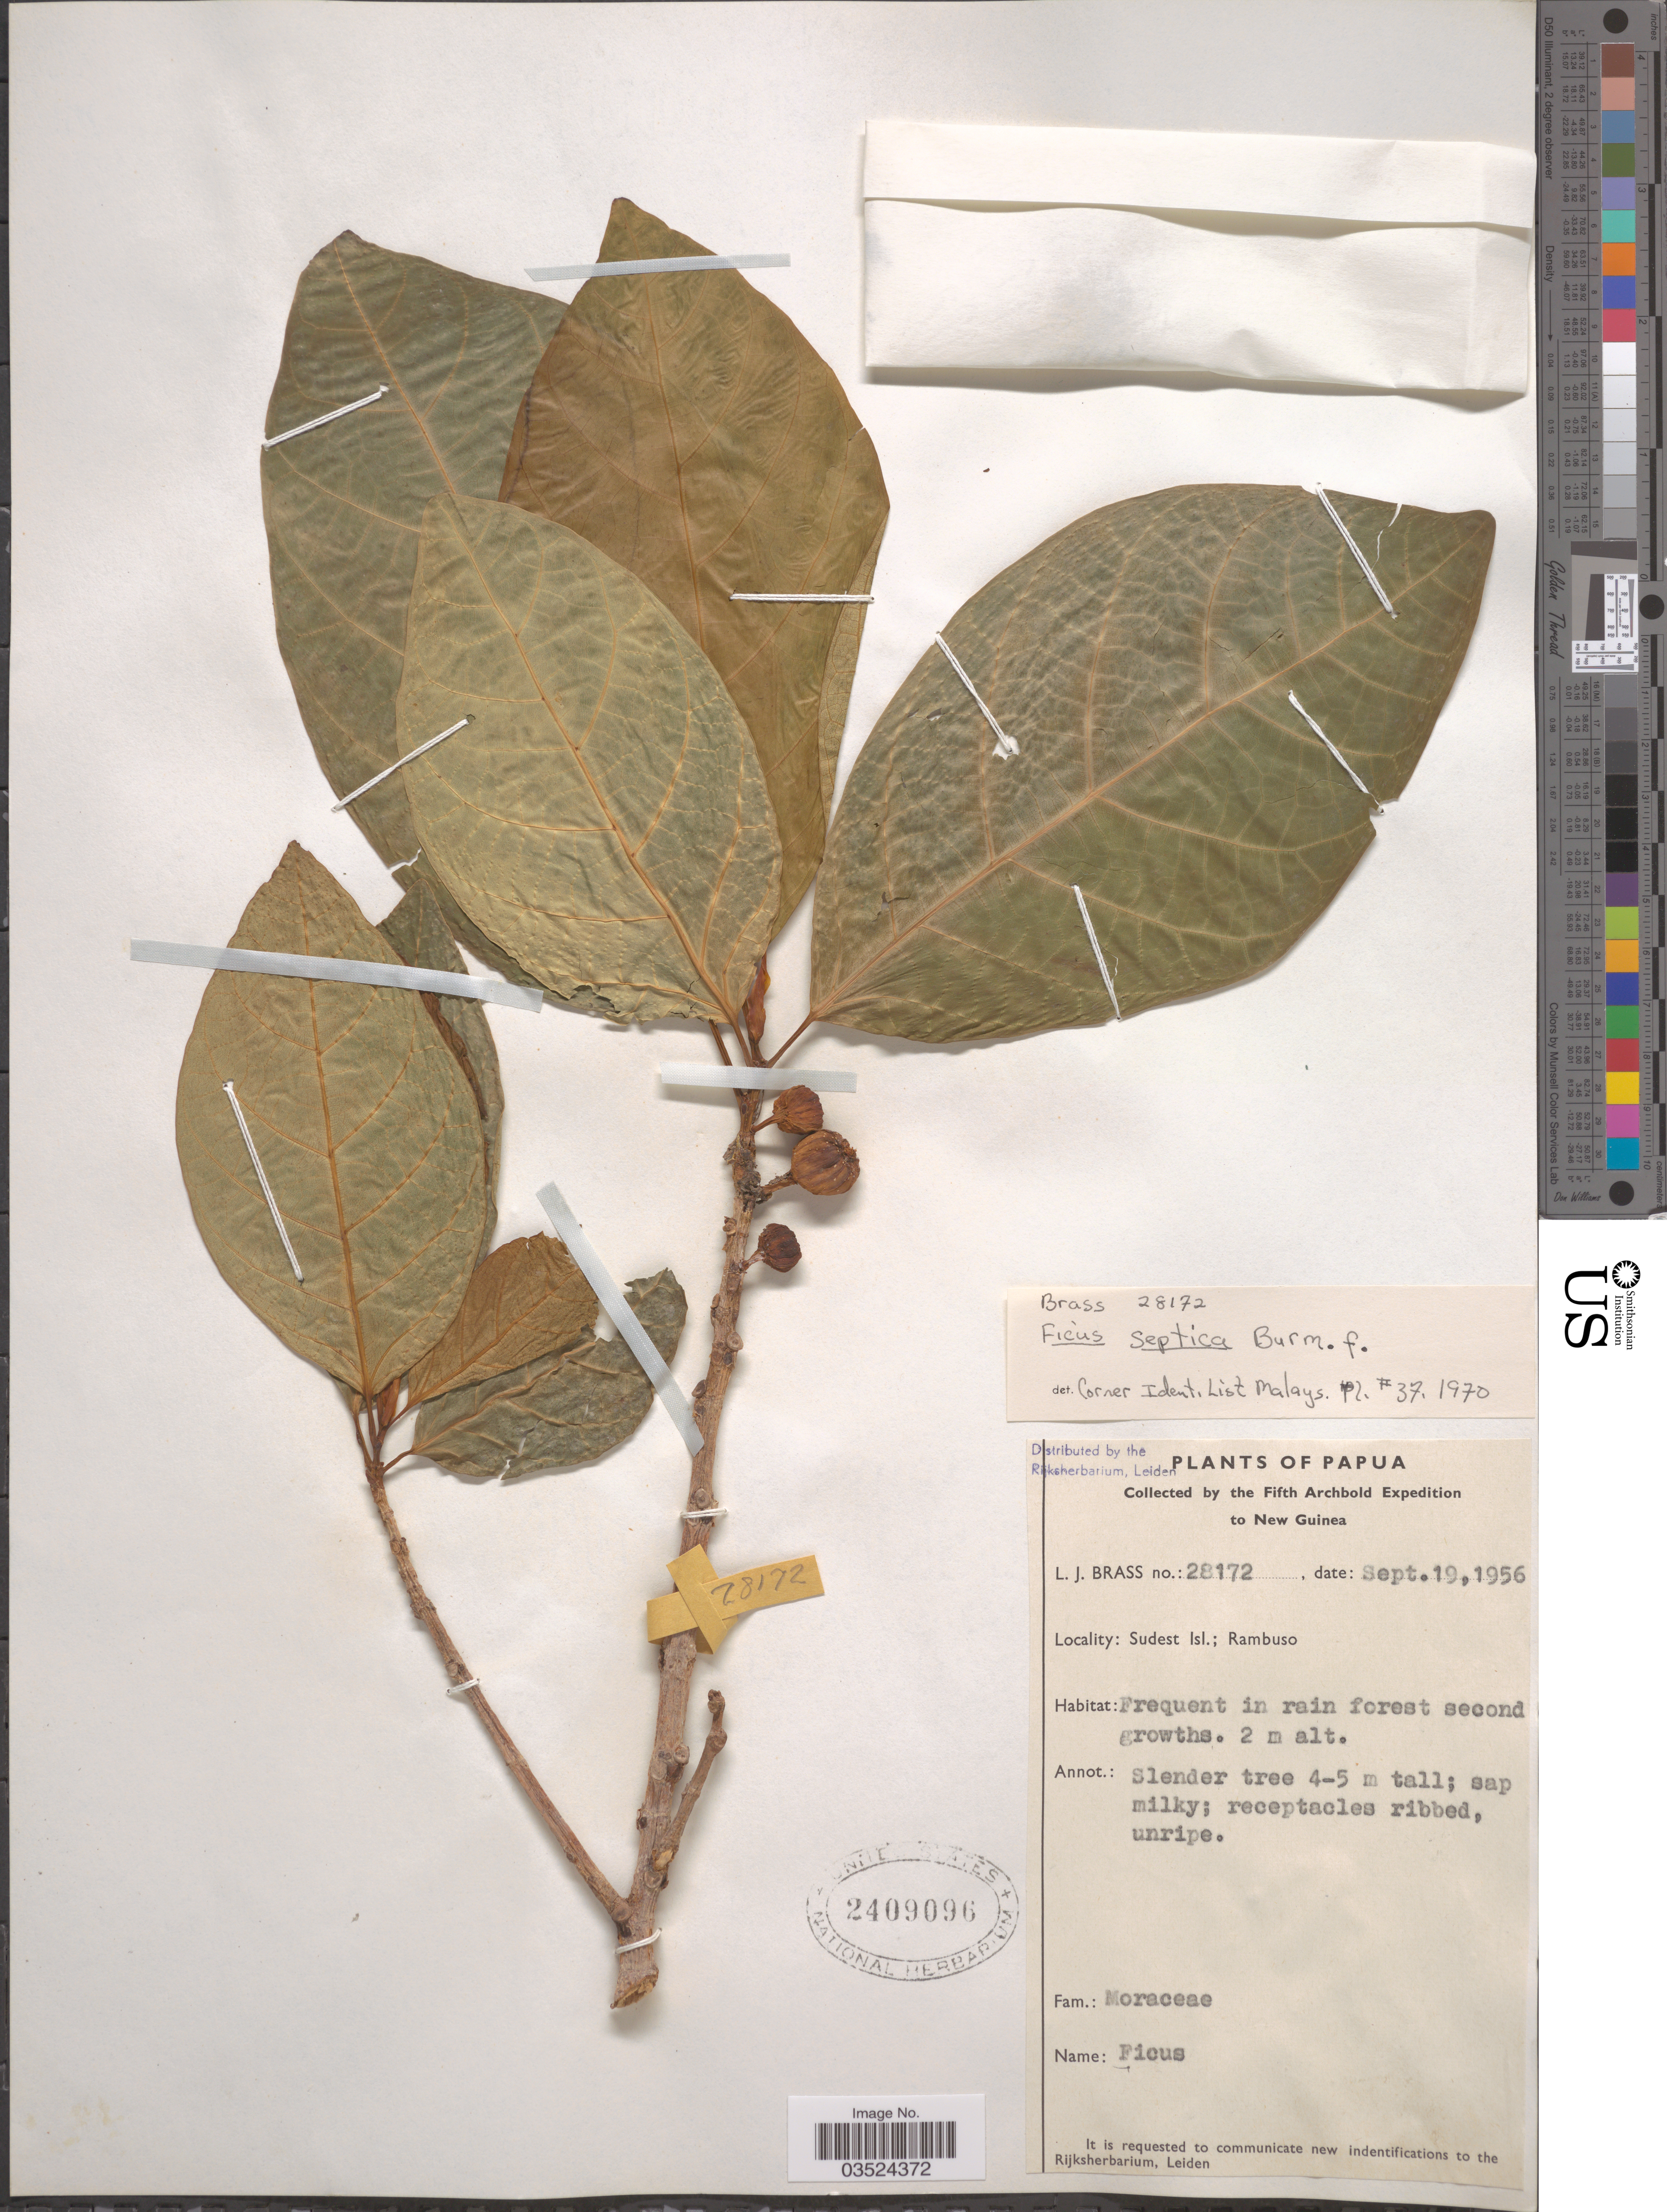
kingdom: Plantae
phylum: Tracheophyta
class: Magnoliopsida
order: Rosales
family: Moraceae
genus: Ficus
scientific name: Ficus septica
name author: Burm. f.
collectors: L. J. Brass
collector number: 28172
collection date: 1956-09-29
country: Papua New Guinea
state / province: Milne Bay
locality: Papua. New Guinea. Sudest Isl.; Rambuso.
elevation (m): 2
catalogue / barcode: US 2409096